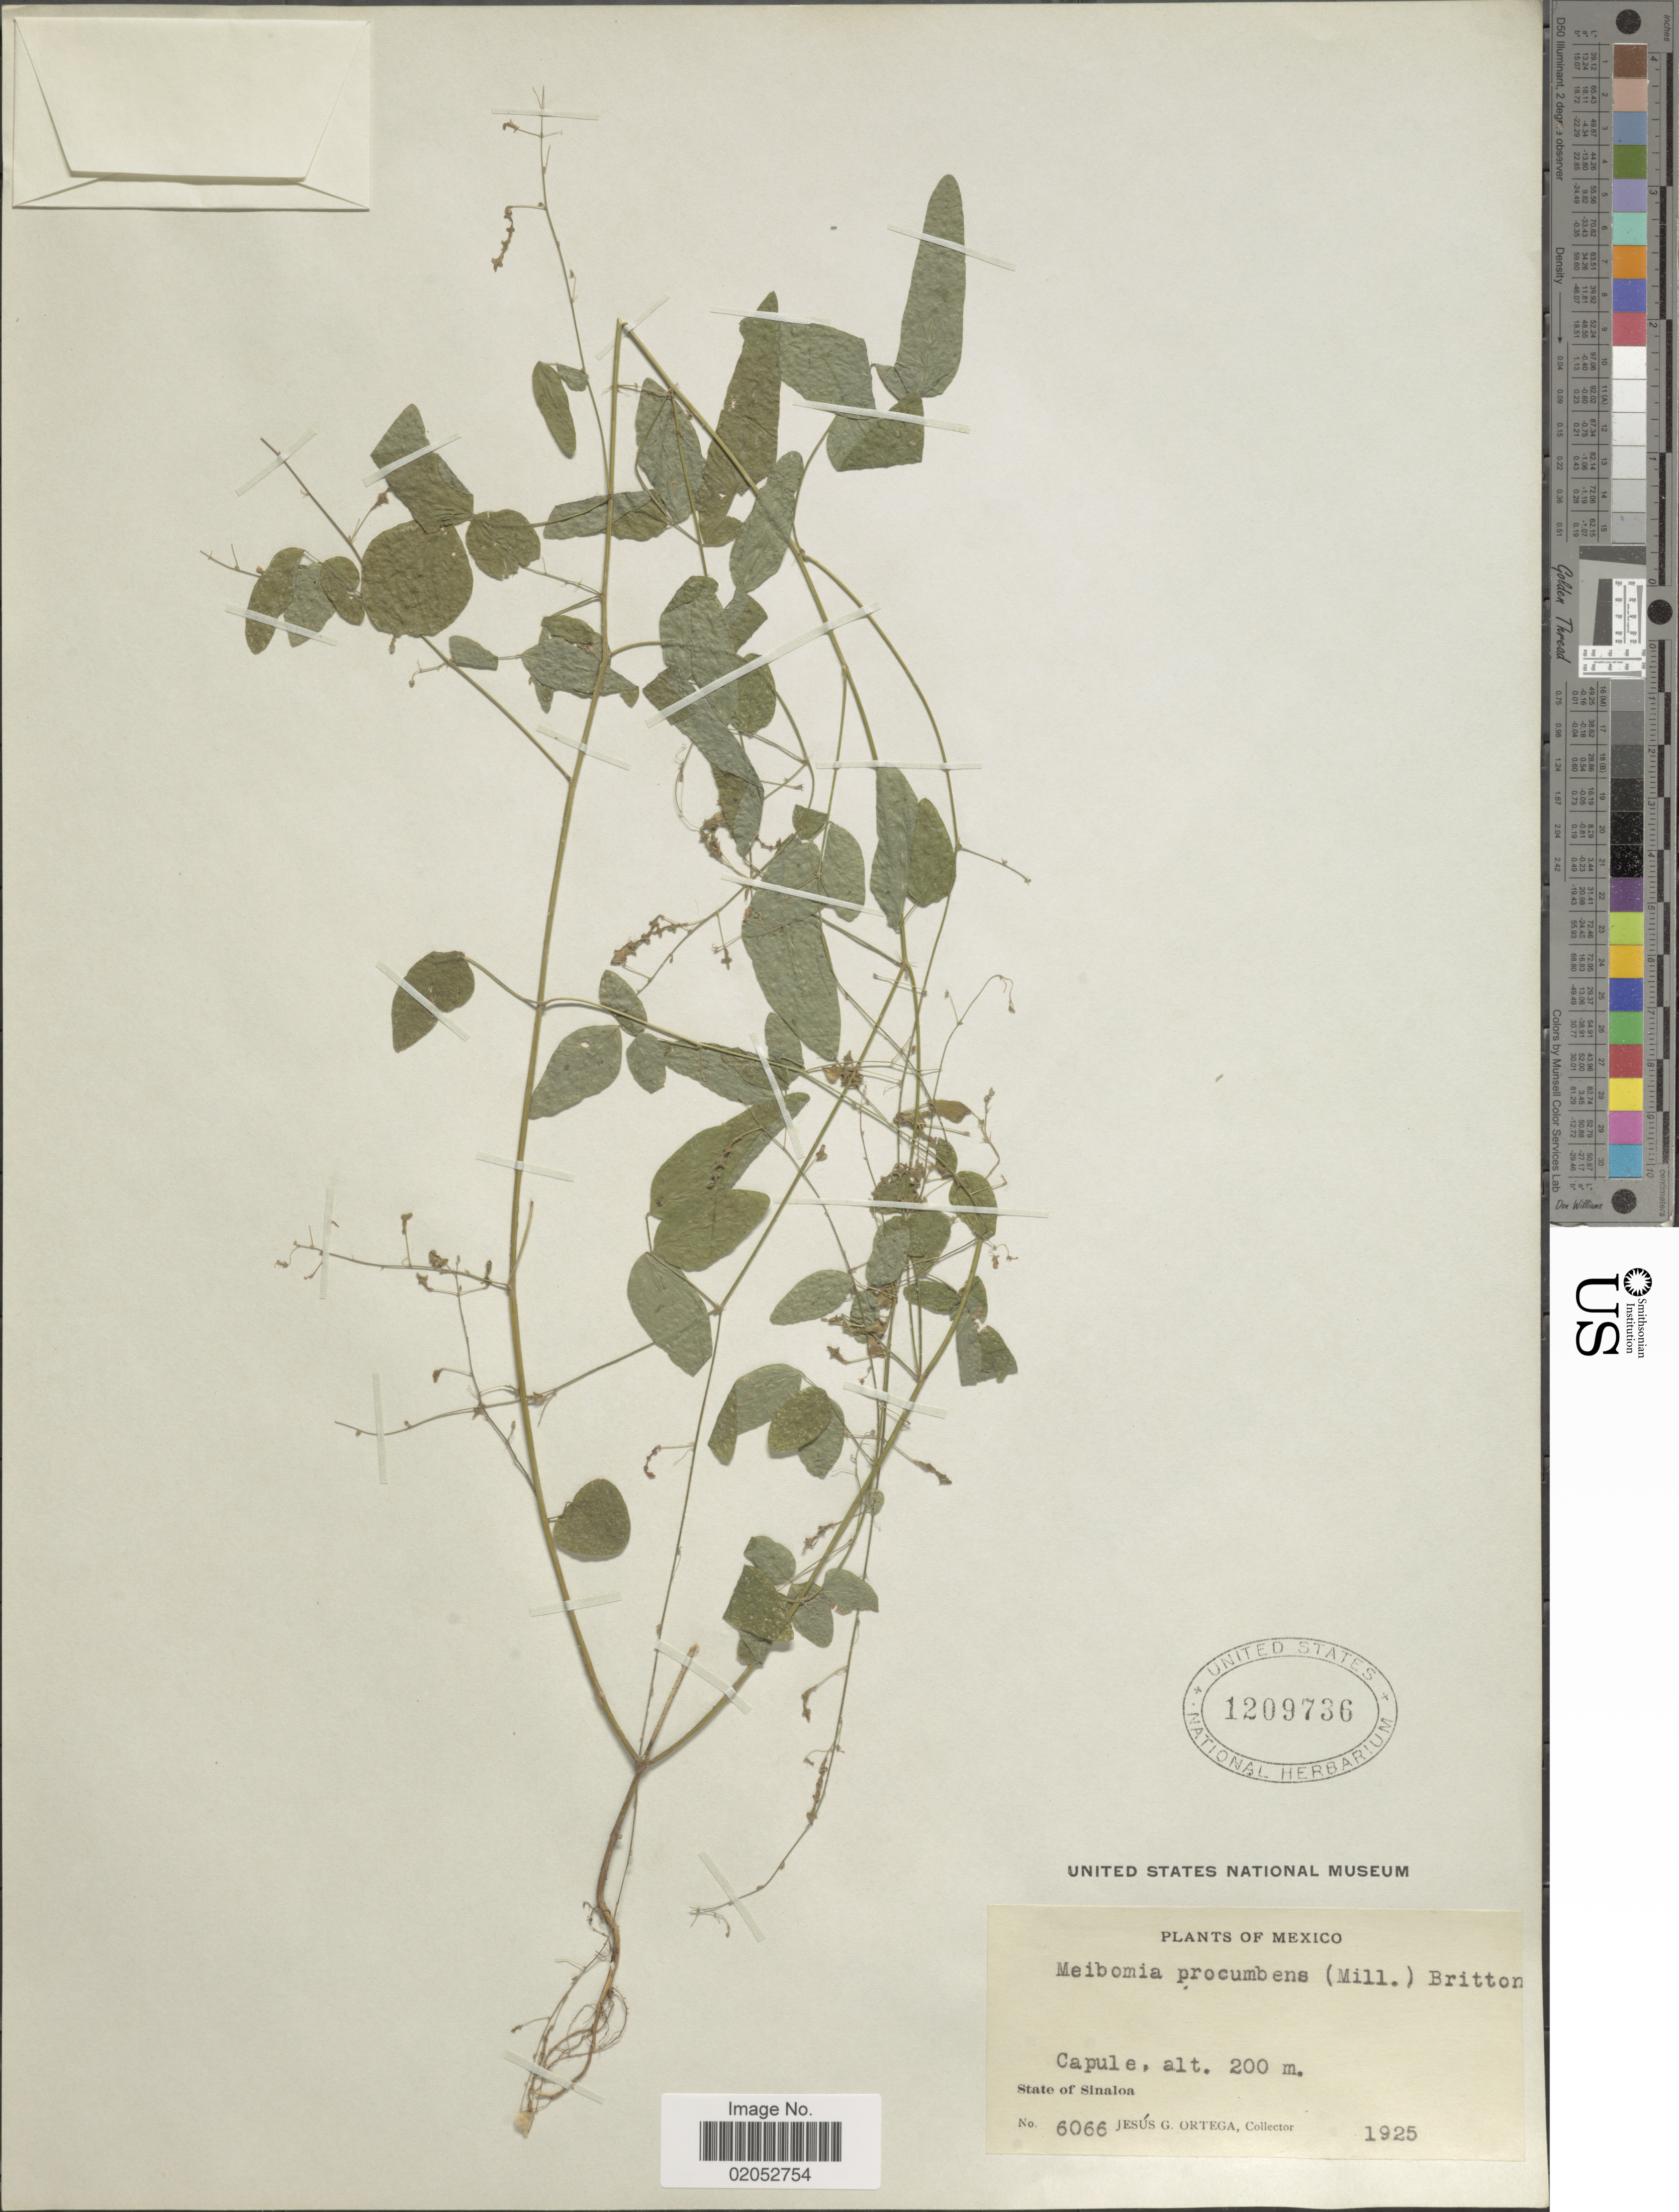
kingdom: Plantae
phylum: Tracheophyta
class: Magnoliopsida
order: Fabales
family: Fabaceae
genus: Desmodium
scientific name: Desmodium procumbens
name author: (Mill.) Hitchc.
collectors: J. Ortega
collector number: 6066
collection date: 1925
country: Mexico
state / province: Sinaloa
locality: Capule, State of Sinaloa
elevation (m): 200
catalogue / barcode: US 1209736